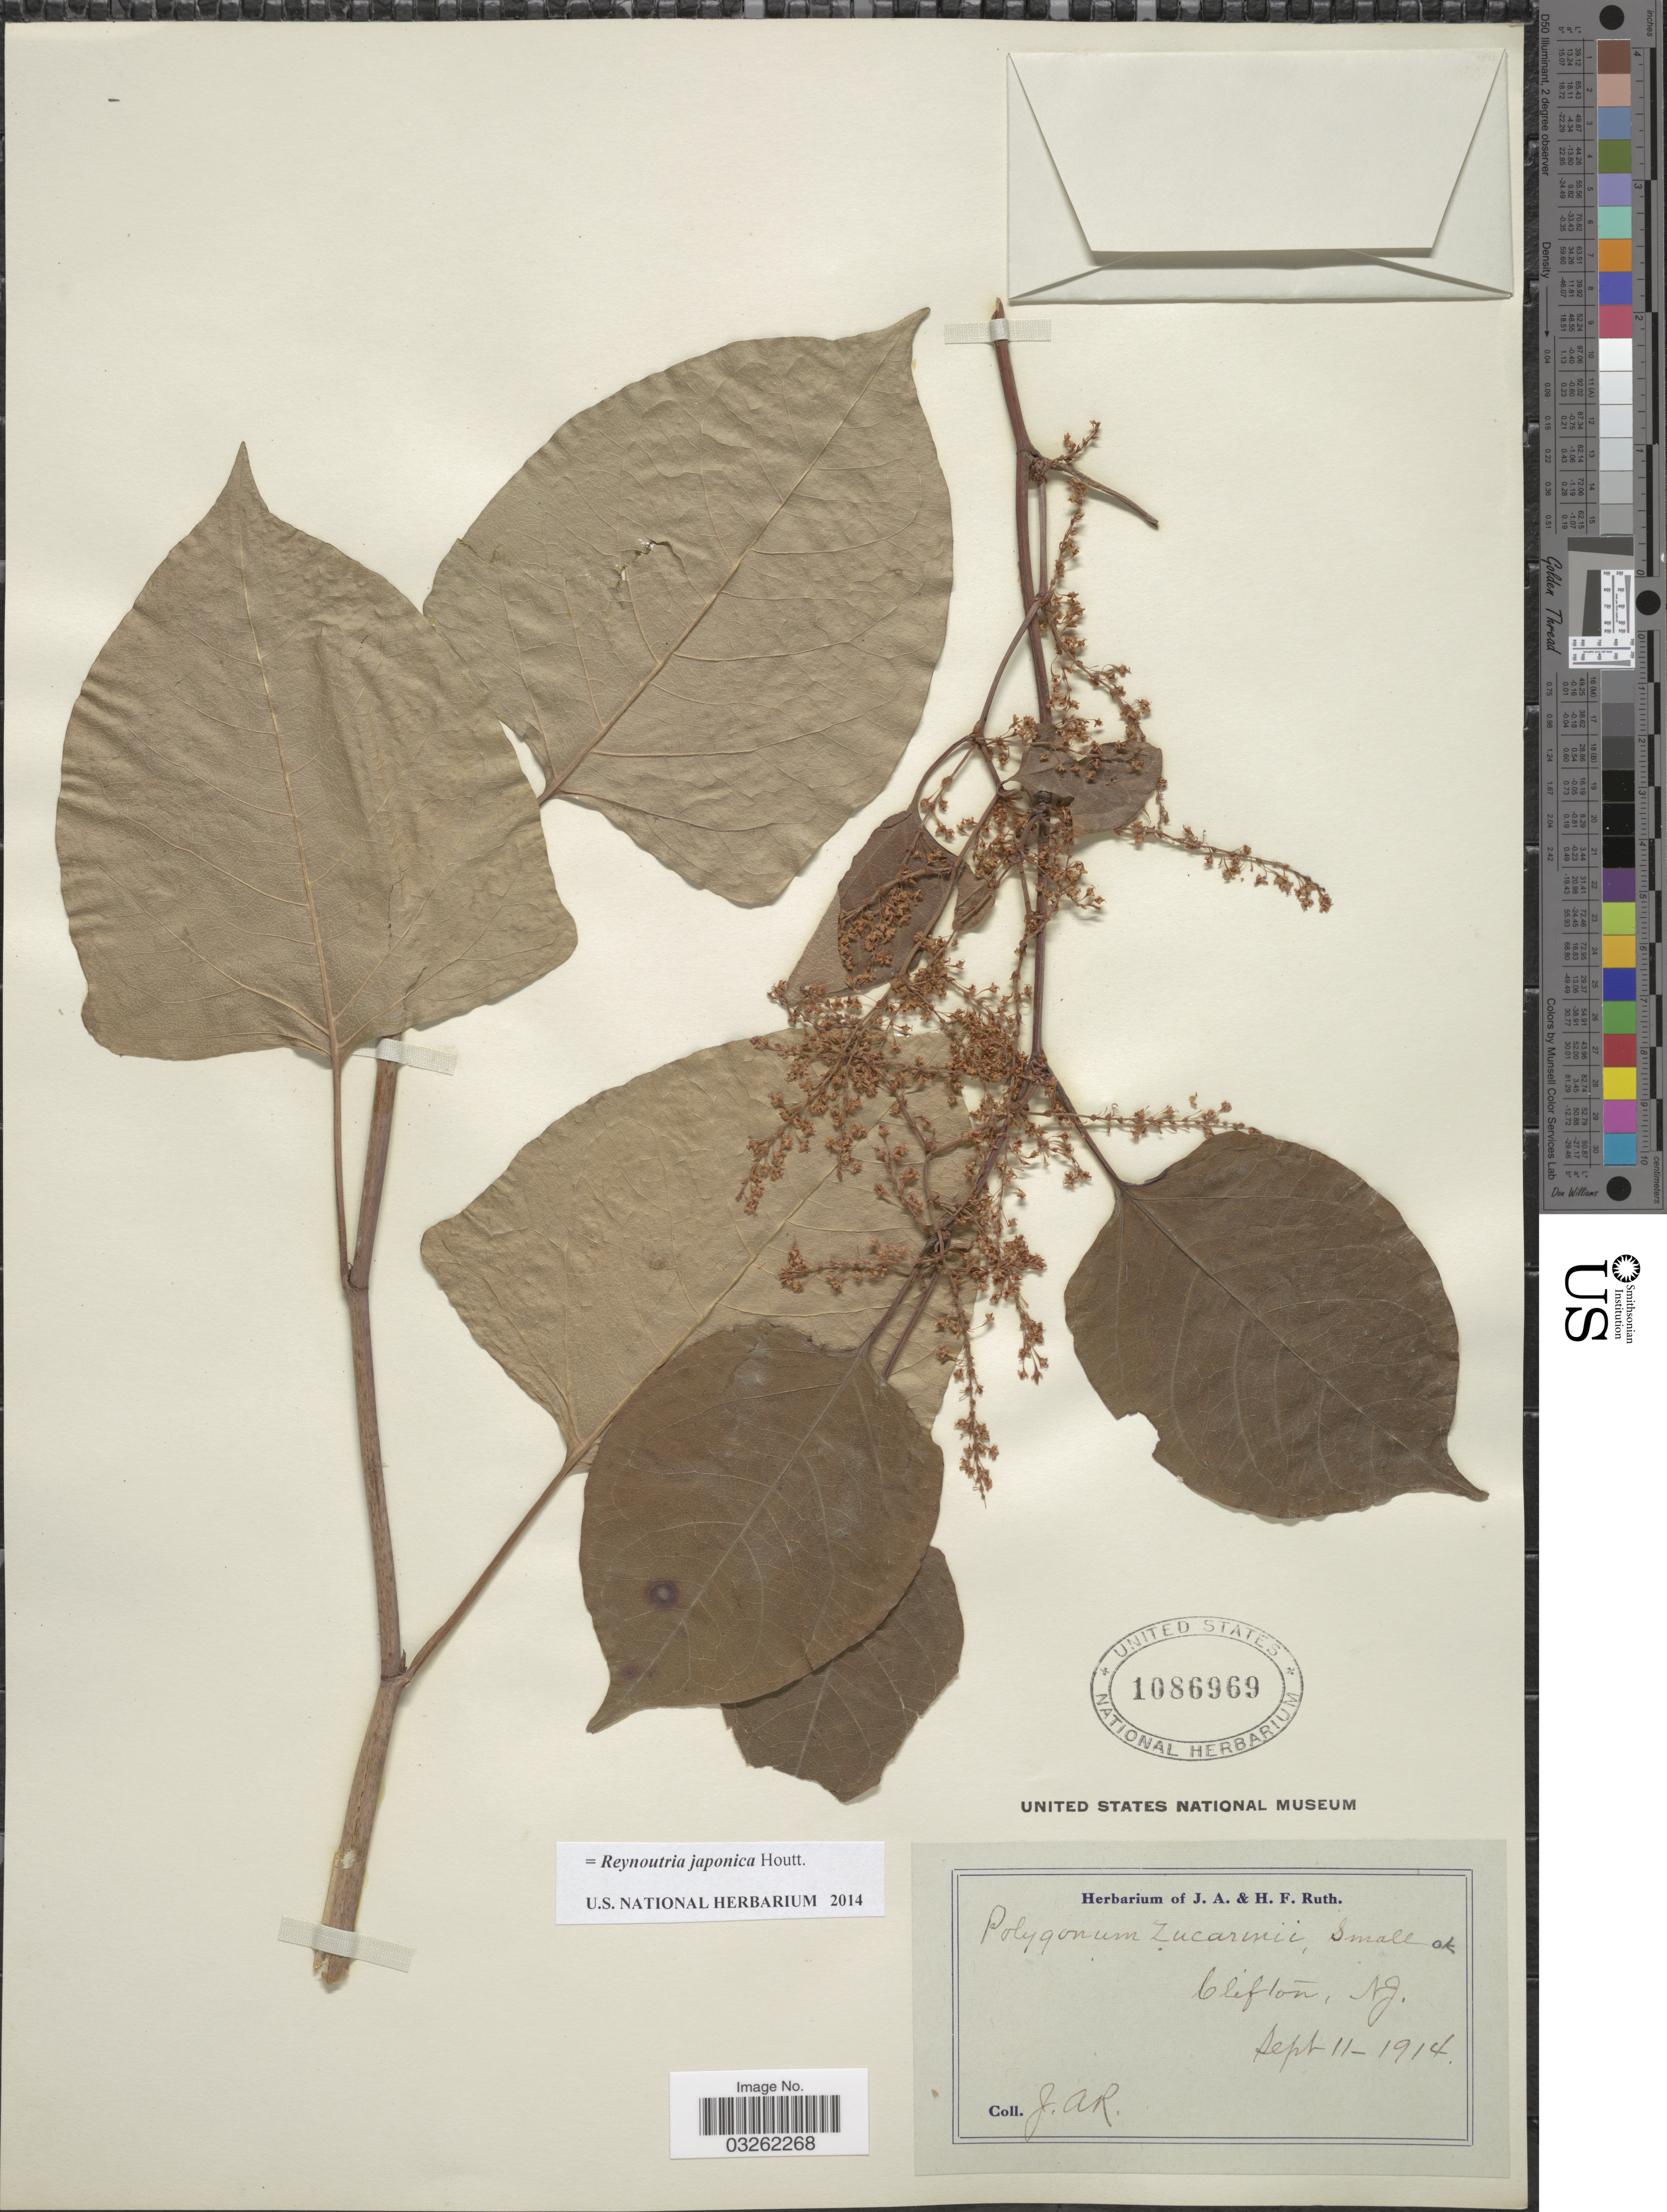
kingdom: Plantae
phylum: Tracheophyta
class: Magnoliopsida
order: Caryophyllales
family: Polygonaceae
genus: Reynoutria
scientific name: Reynoutria japonica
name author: Houtt.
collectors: J. Ruth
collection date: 1914-09-11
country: United States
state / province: New Jersey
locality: Clifton.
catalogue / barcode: US 1086969